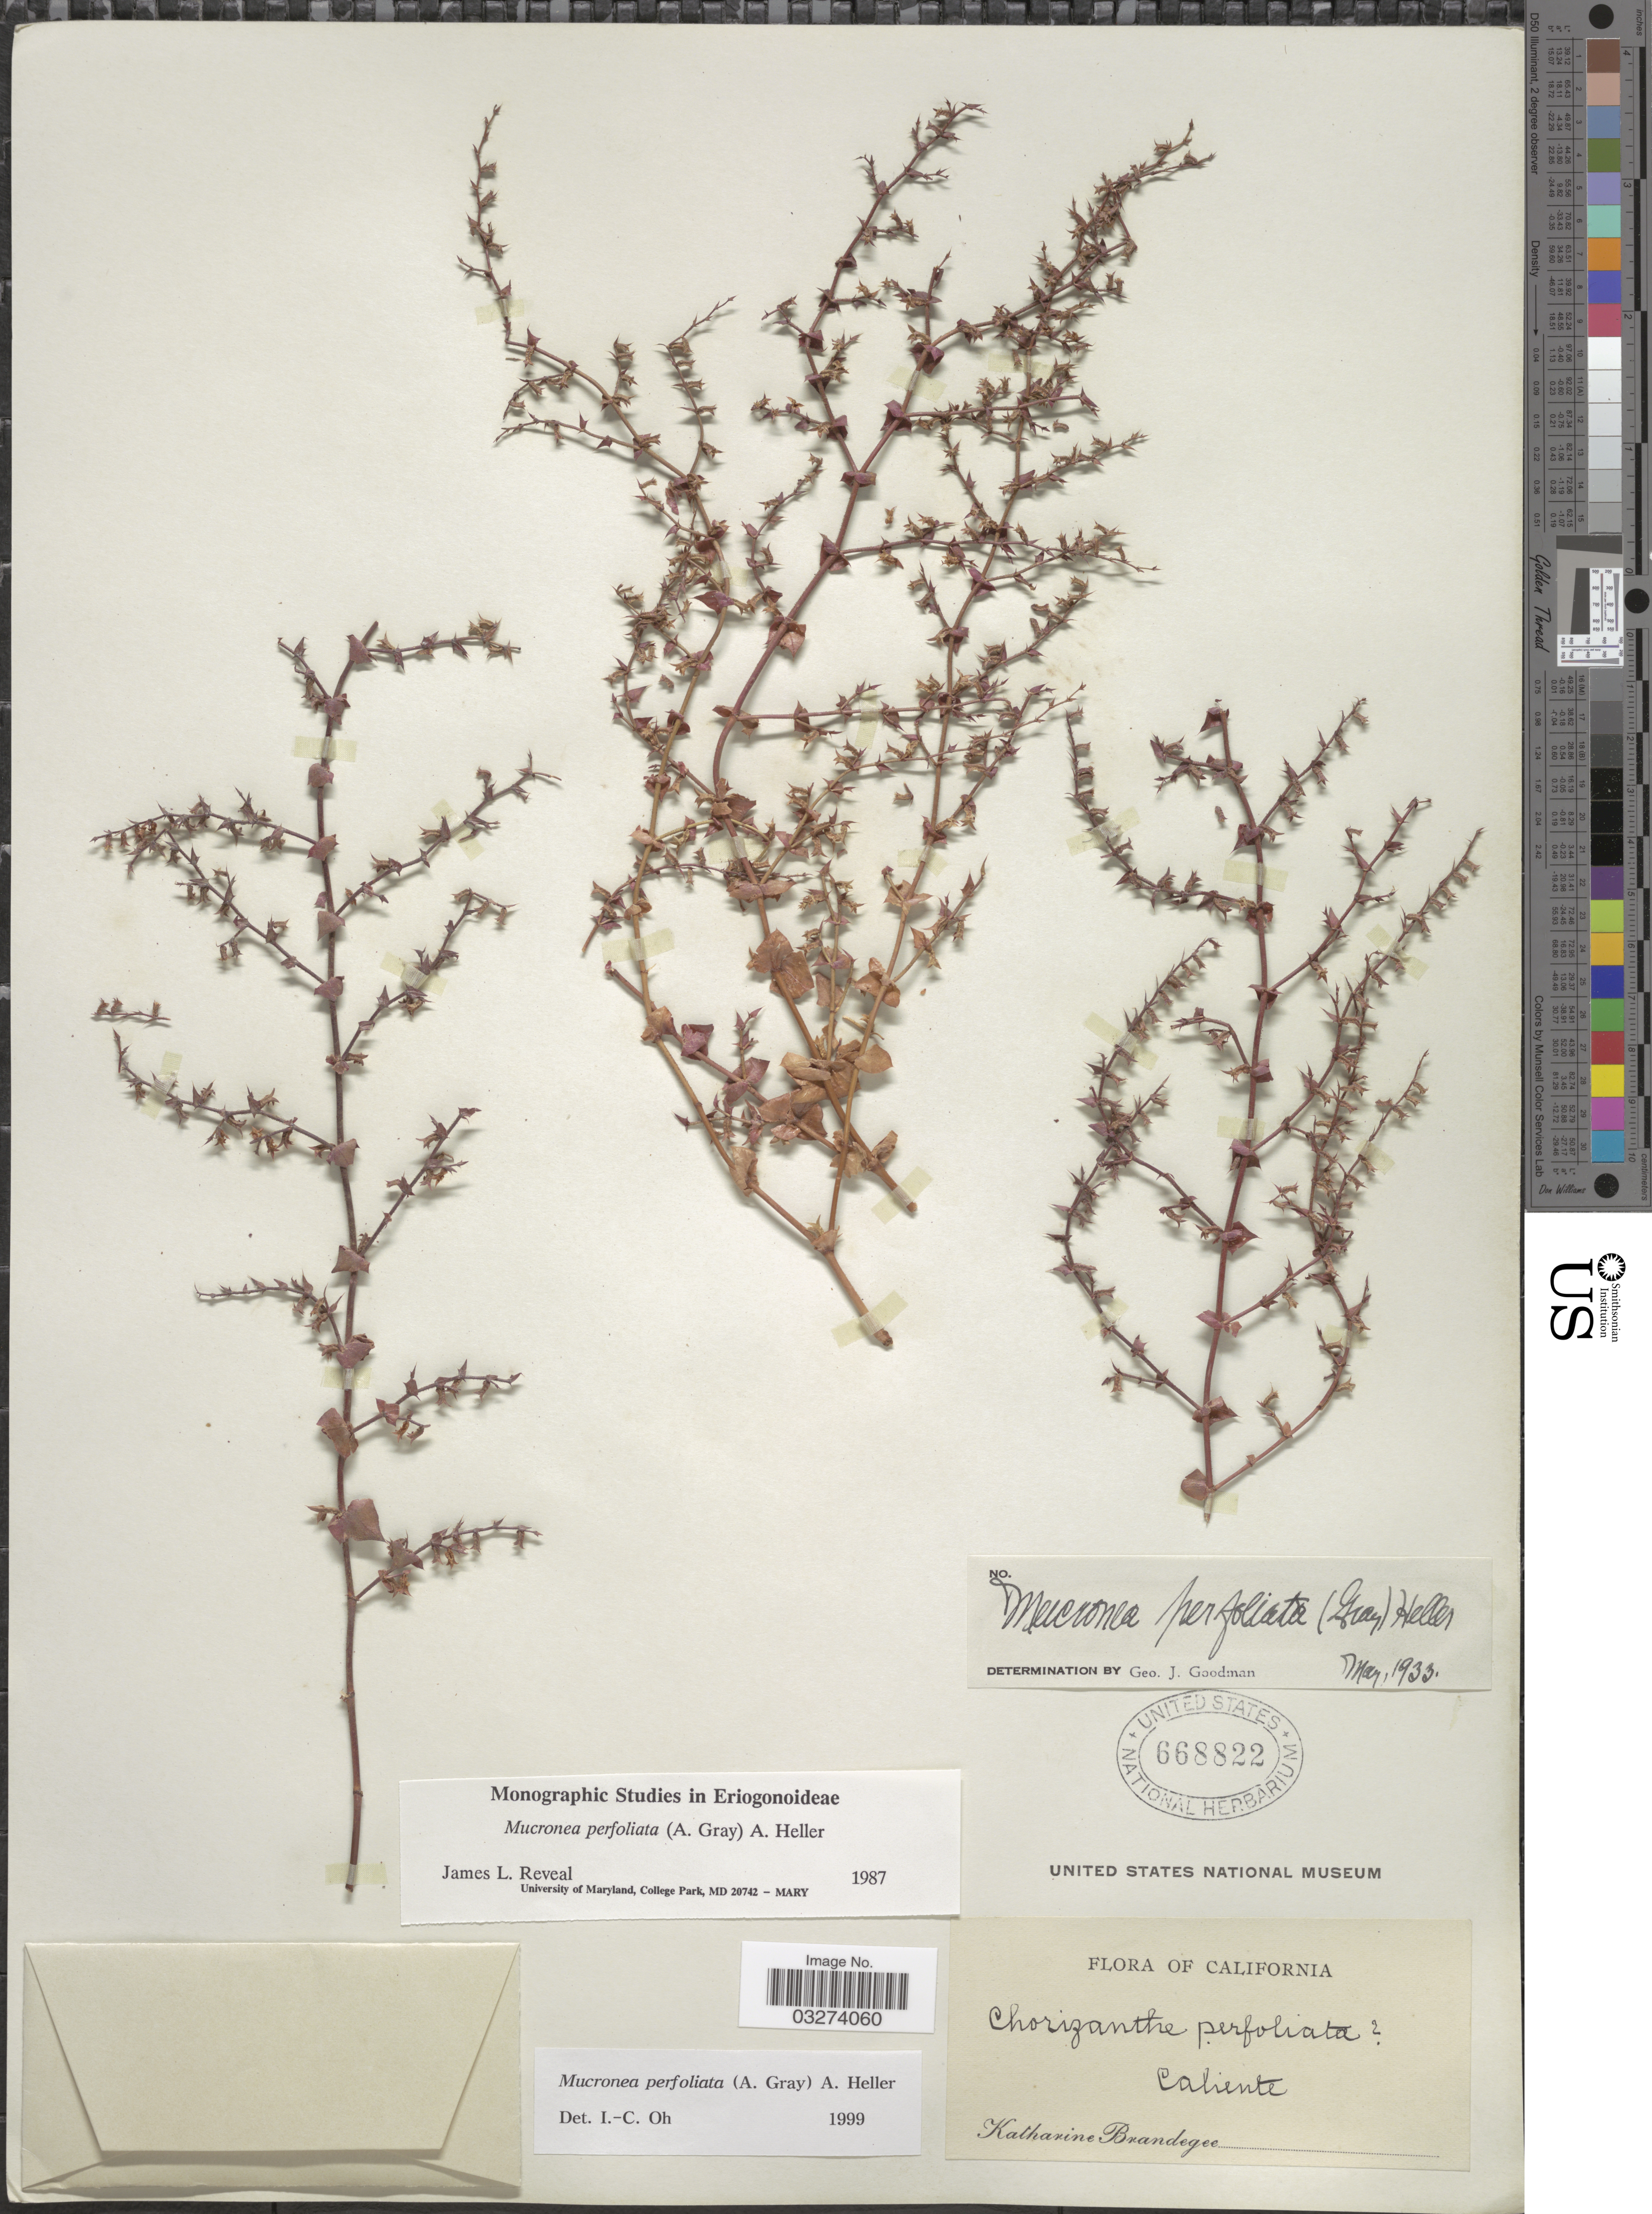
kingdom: Plantae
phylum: Tracheophyta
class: Magnoliopsida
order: Caryophyllales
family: Polygonaceae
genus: Mucronea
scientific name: Mucronea perfoliata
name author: (A. Gray) A. Heller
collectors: M. K. Brandegee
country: United States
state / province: California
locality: Caliente.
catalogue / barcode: US 668822